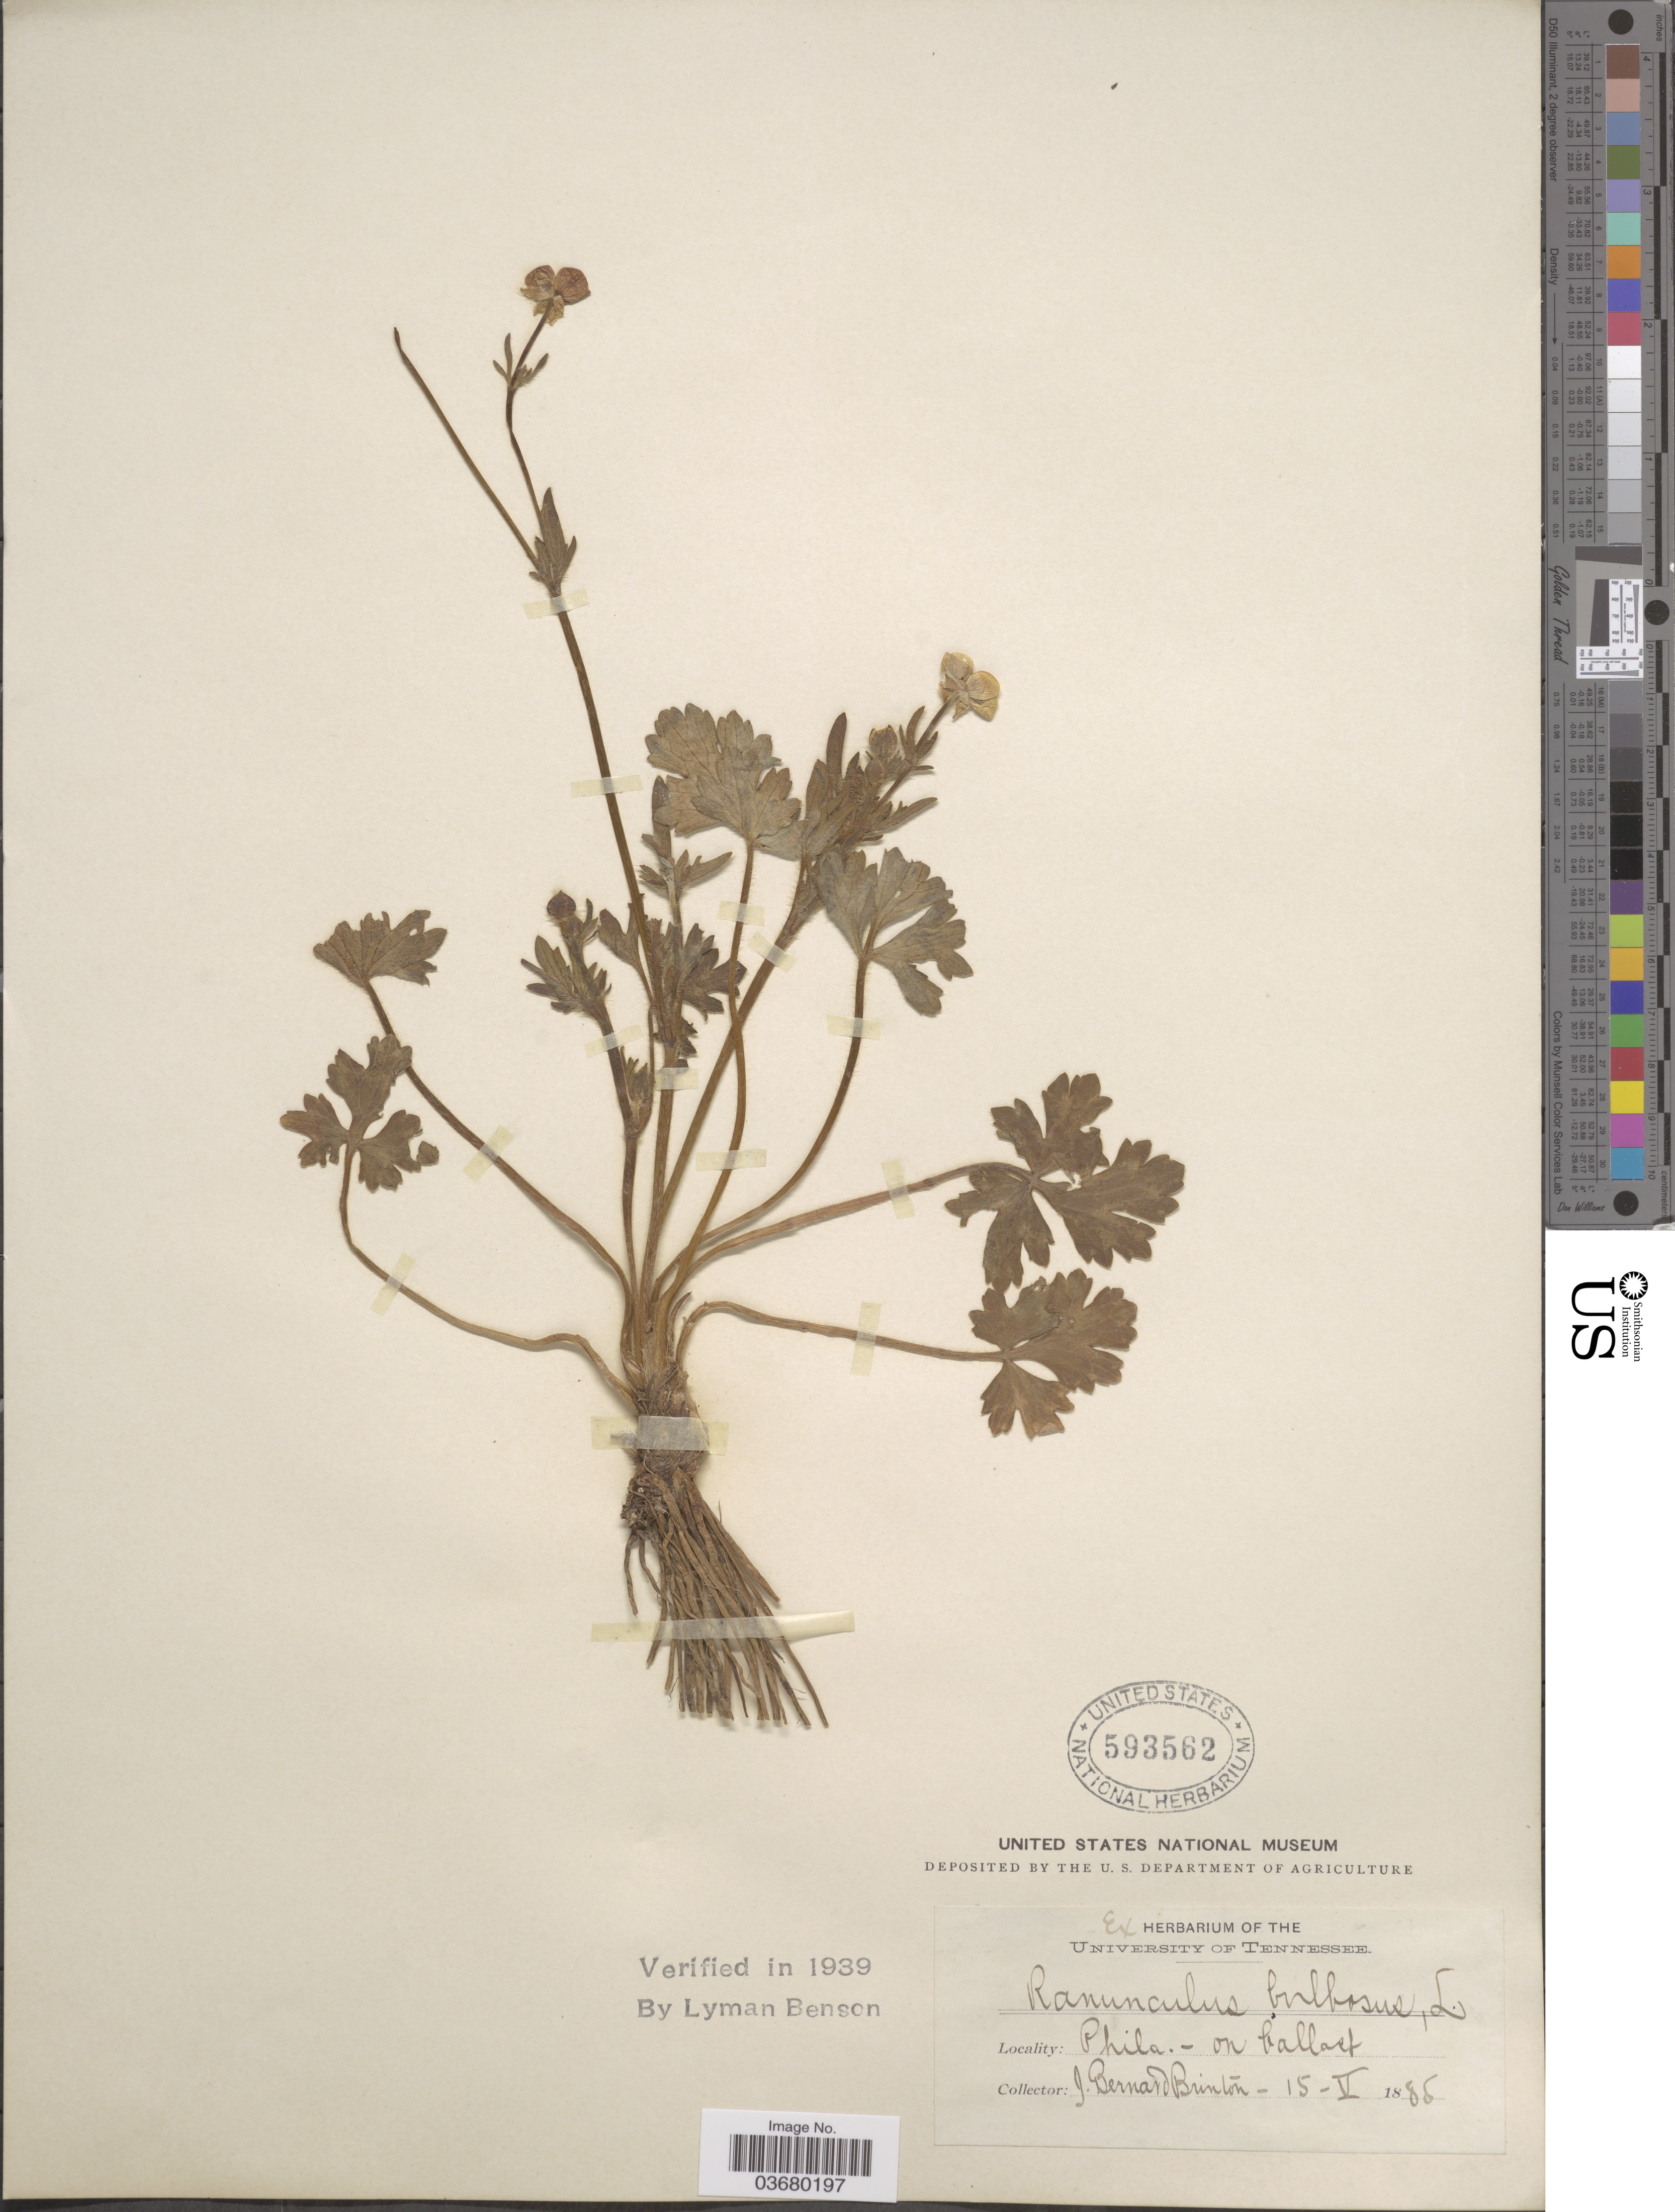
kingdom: Plantae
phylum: Tracheophyta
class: Magnoliopsida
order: Ranunculales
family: Ranunculaceae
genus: Ranunculus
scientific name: Ranunculus bulbosus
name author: L.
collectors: J. Brinton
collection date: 1885-05-15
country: United States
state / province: Tennessee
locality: Phila.-on ballast.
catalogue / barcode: US 593562